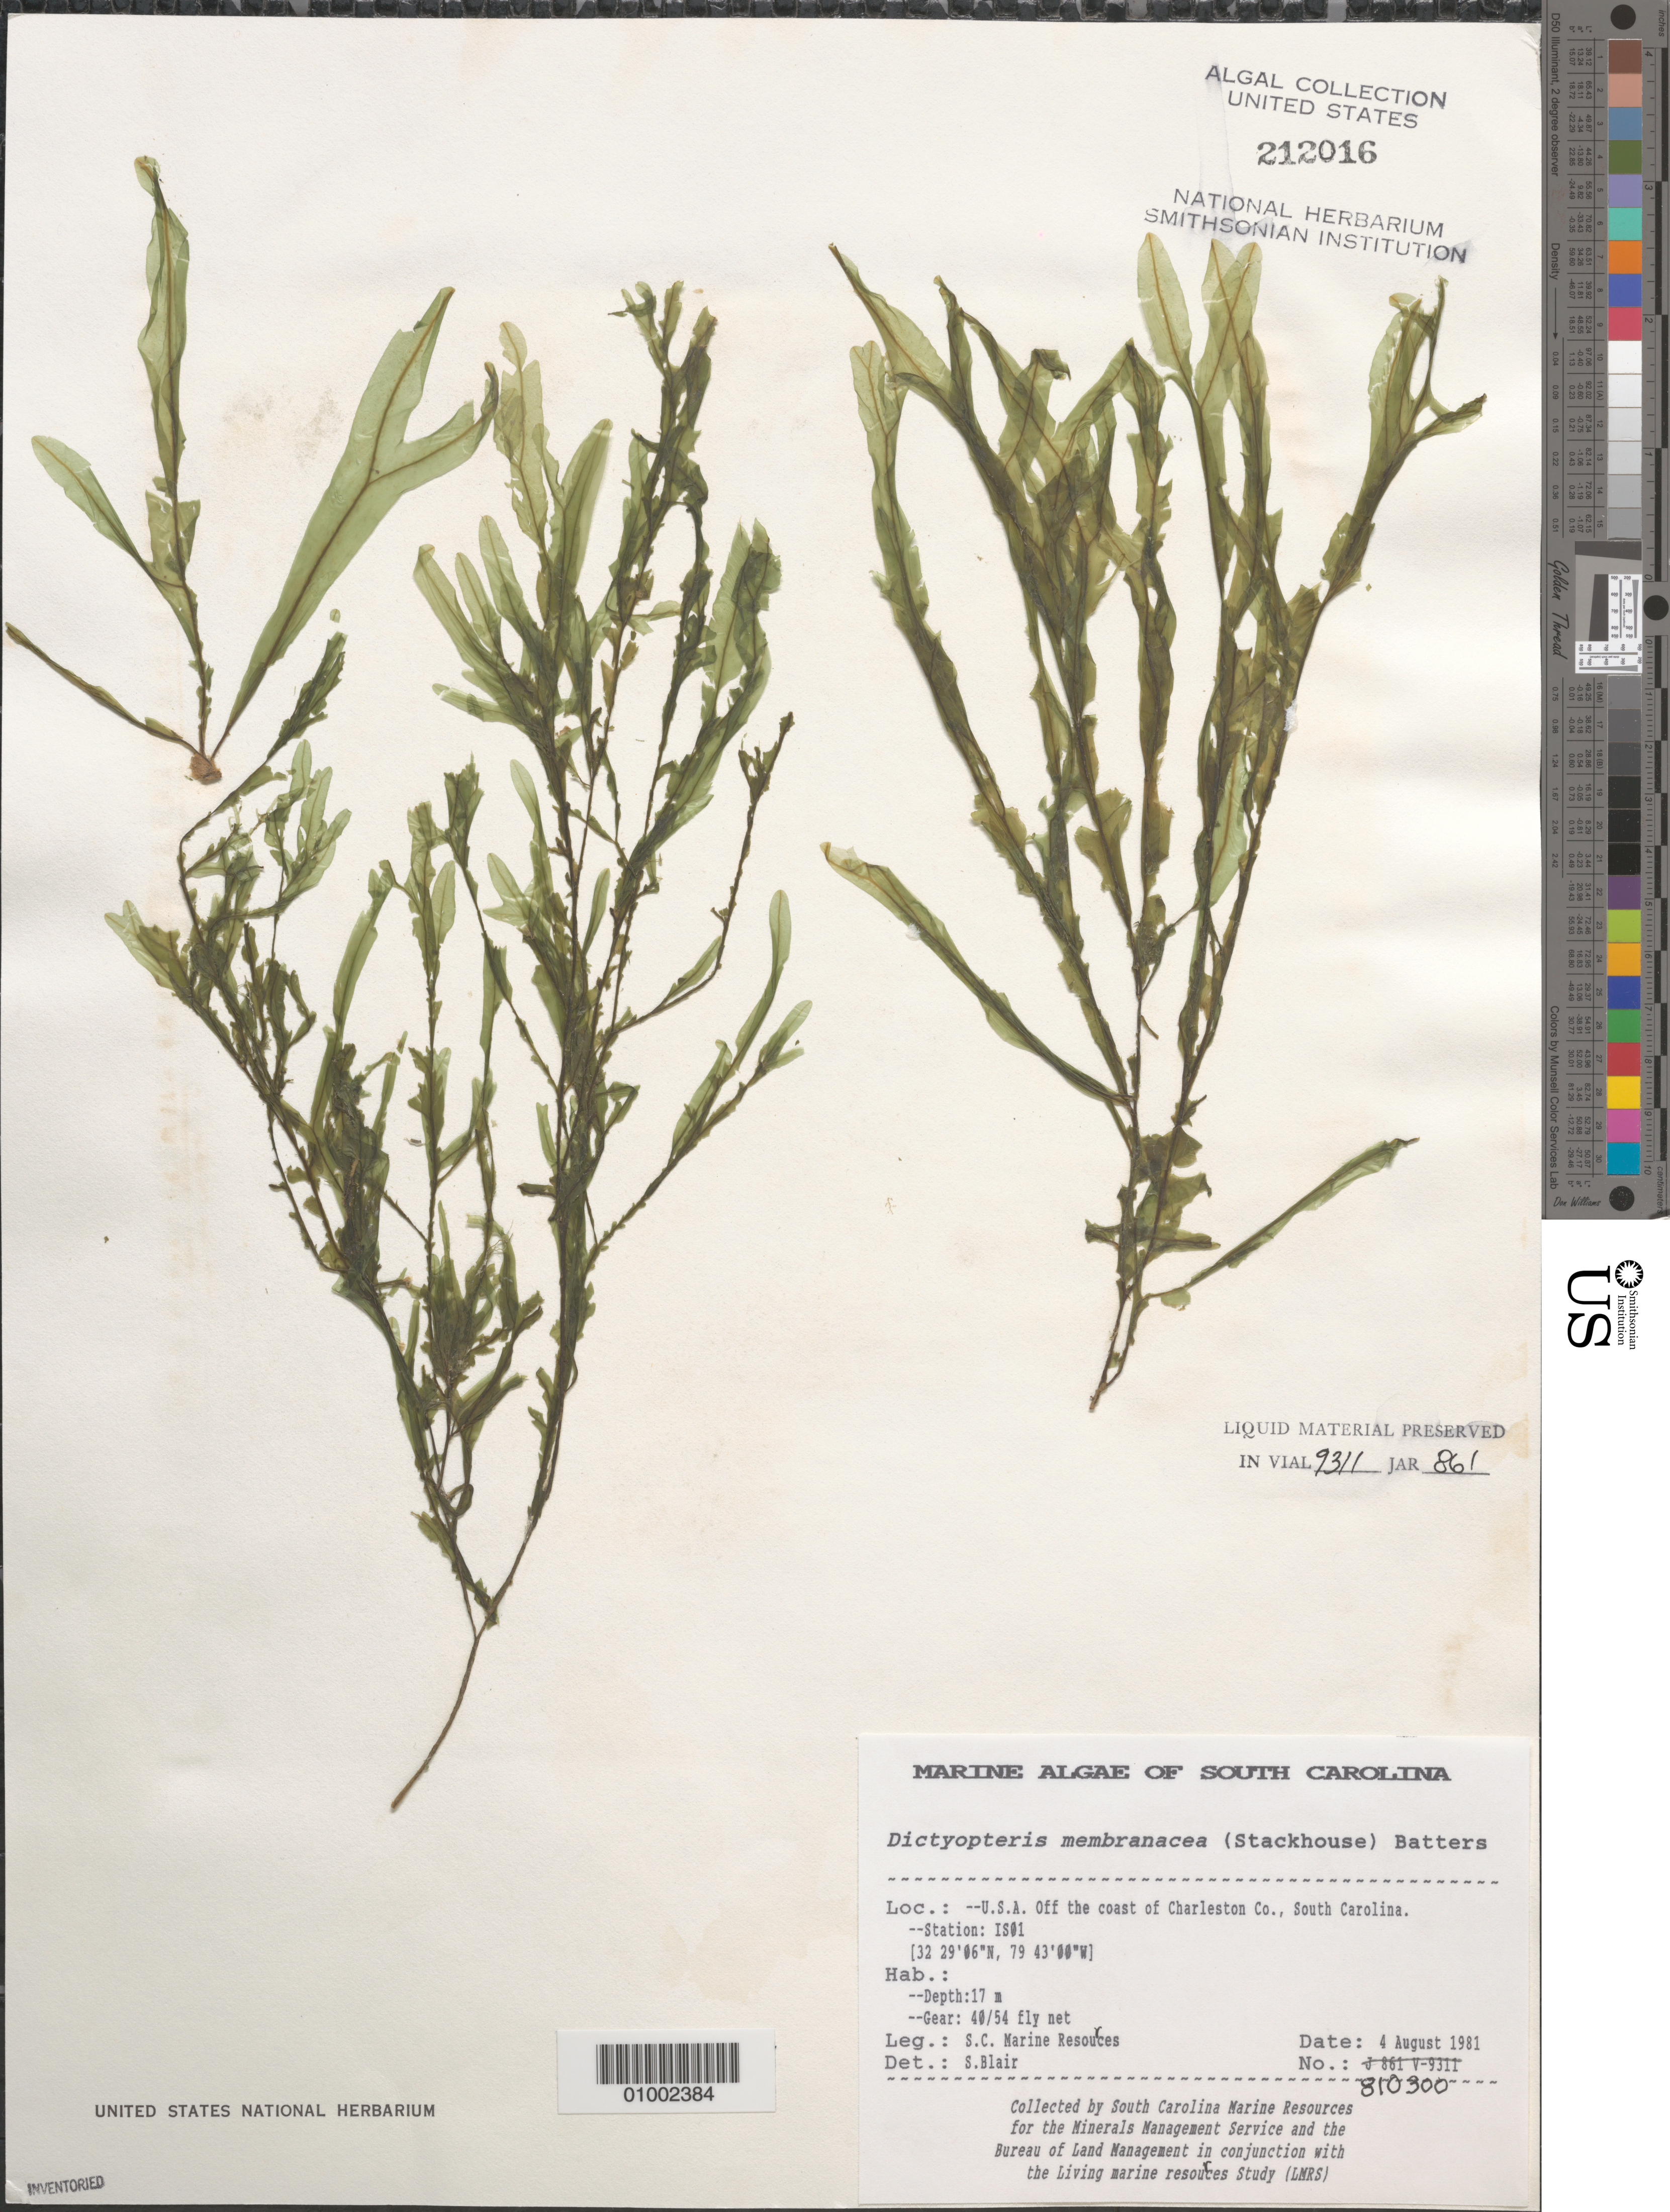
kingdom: Chromista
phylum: Ochrophyta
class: Phaeophyceae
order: Dictyotales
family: Dictyotaceae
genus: Dictyopteris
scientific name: Dictyopteris polypodioides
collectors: South Carolina Marine Resources for BLM/MMS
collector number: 810300 (Station IS01)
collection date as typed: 04 Aug 1981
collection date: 1981-08-04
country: United States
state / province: South Carolina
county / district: Charleston County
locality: Off coast of Charleston County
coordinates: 32 29'06" N, 79 43'00" W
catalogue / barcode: US 212016